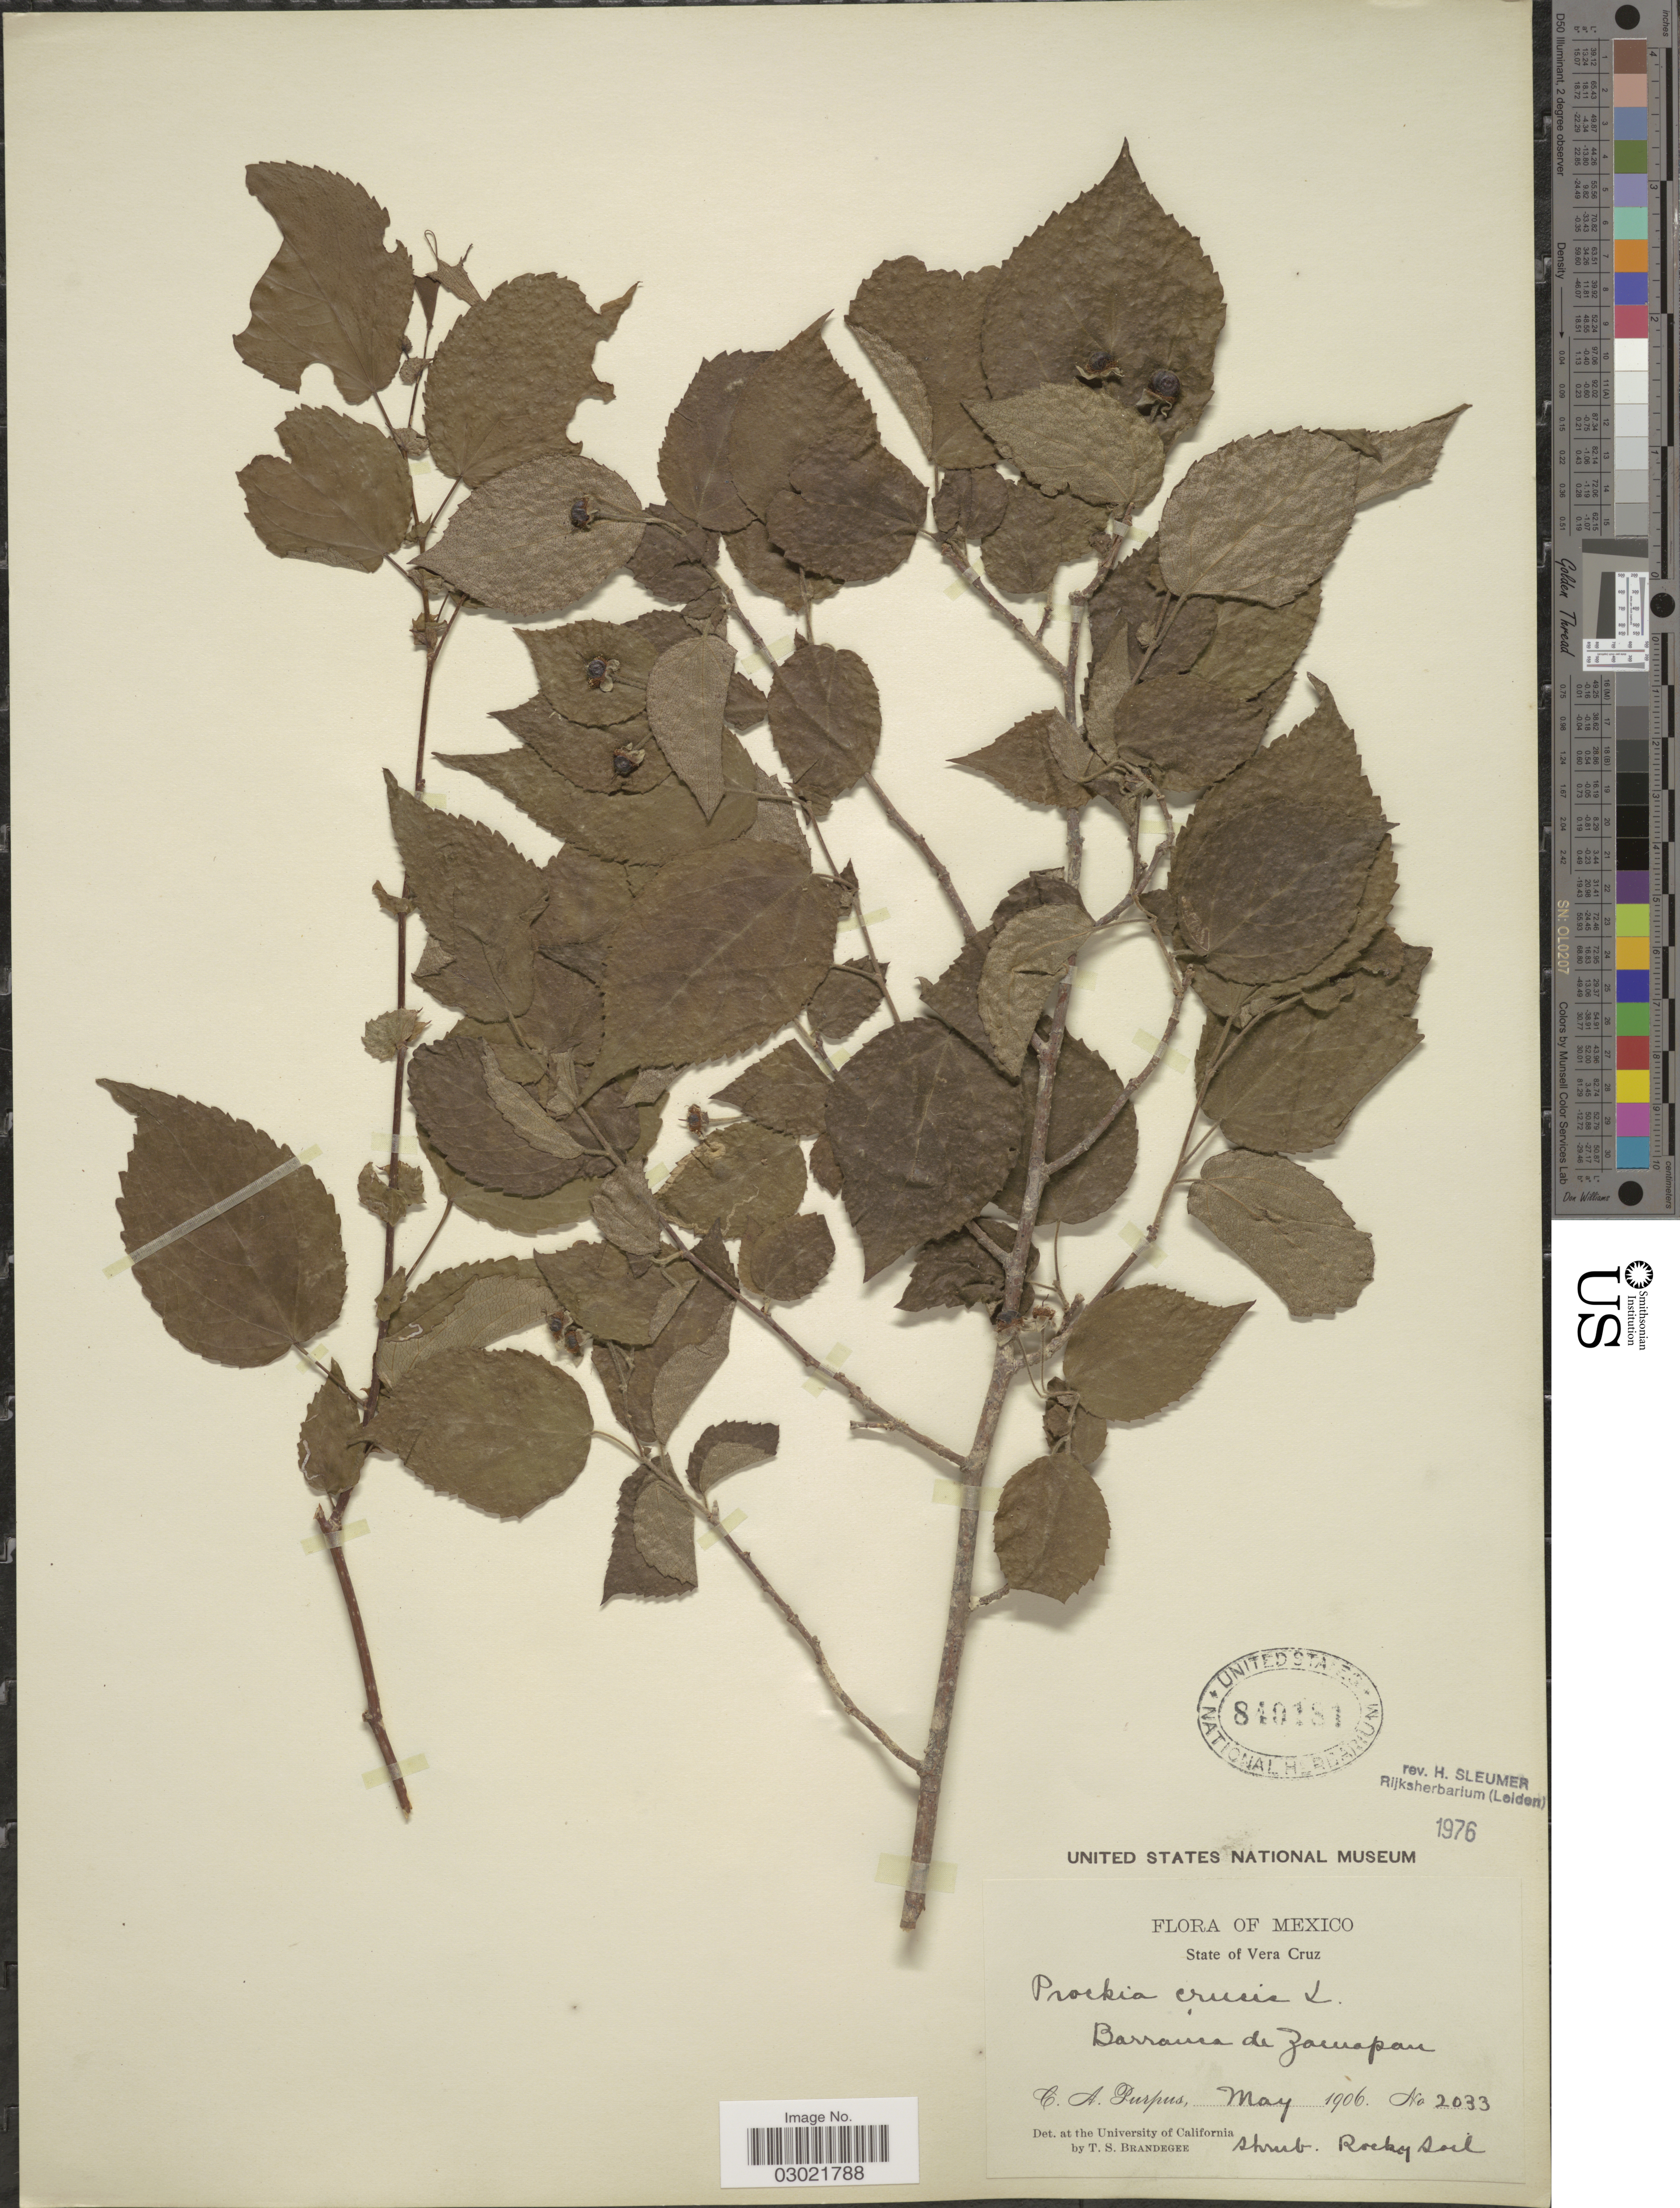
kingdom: Plantae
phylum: Tracheophyta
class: Magnoliopsida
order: Malpighiales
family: Salicaceae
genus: Prockia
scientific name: Prockia crucis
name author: P. Browne ex L.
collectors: C. A. Purpus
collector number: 2033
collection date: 1906-05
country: Mexico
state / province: Veracruz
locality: State of Vera Cruz. Barranca de Zacuapan.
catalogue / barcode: US 840181